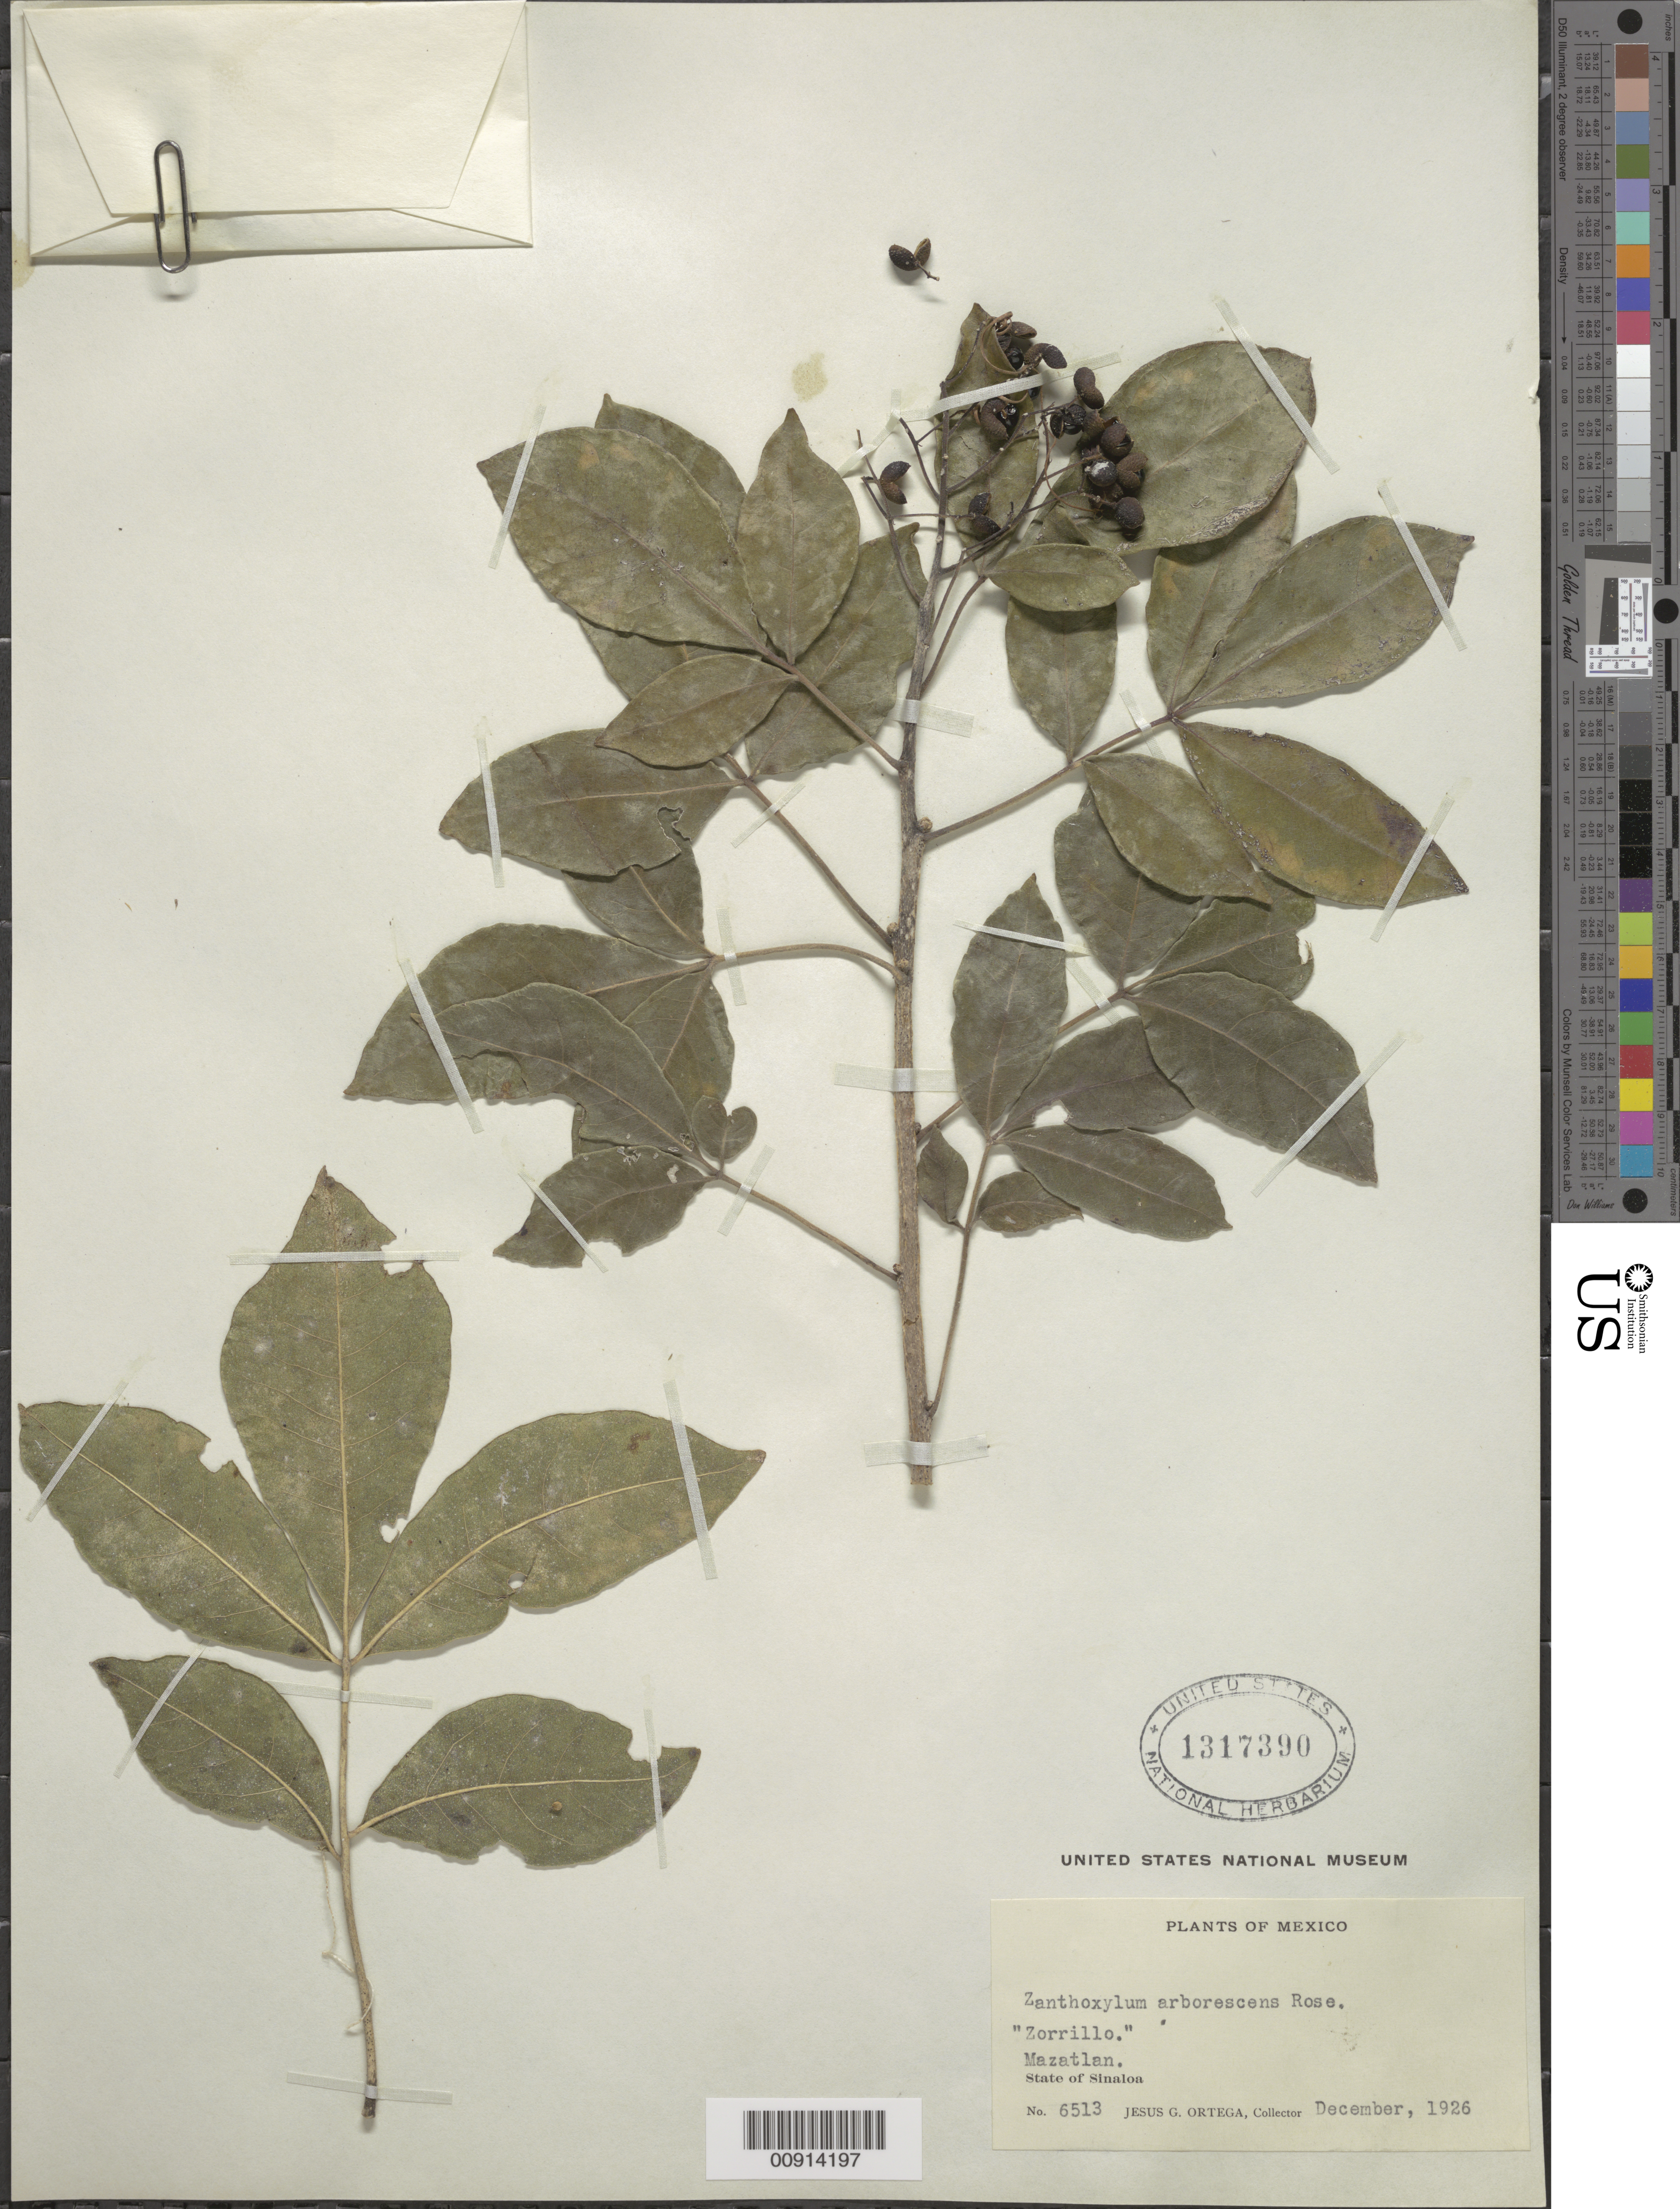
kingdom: Plantae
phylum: Tracheophyta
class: Magnoliopsida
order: Sapindales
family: Rutaceae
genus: Zanthoxylum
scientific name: Zanthoxylum arborescens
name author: Rose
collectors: J. Ortega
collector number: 6513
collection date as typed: Dec 1926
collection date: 1926-12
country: Mexico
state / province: Sinaloa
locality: Mazatlán, State of Sinaloa.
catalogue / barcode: US 1317390